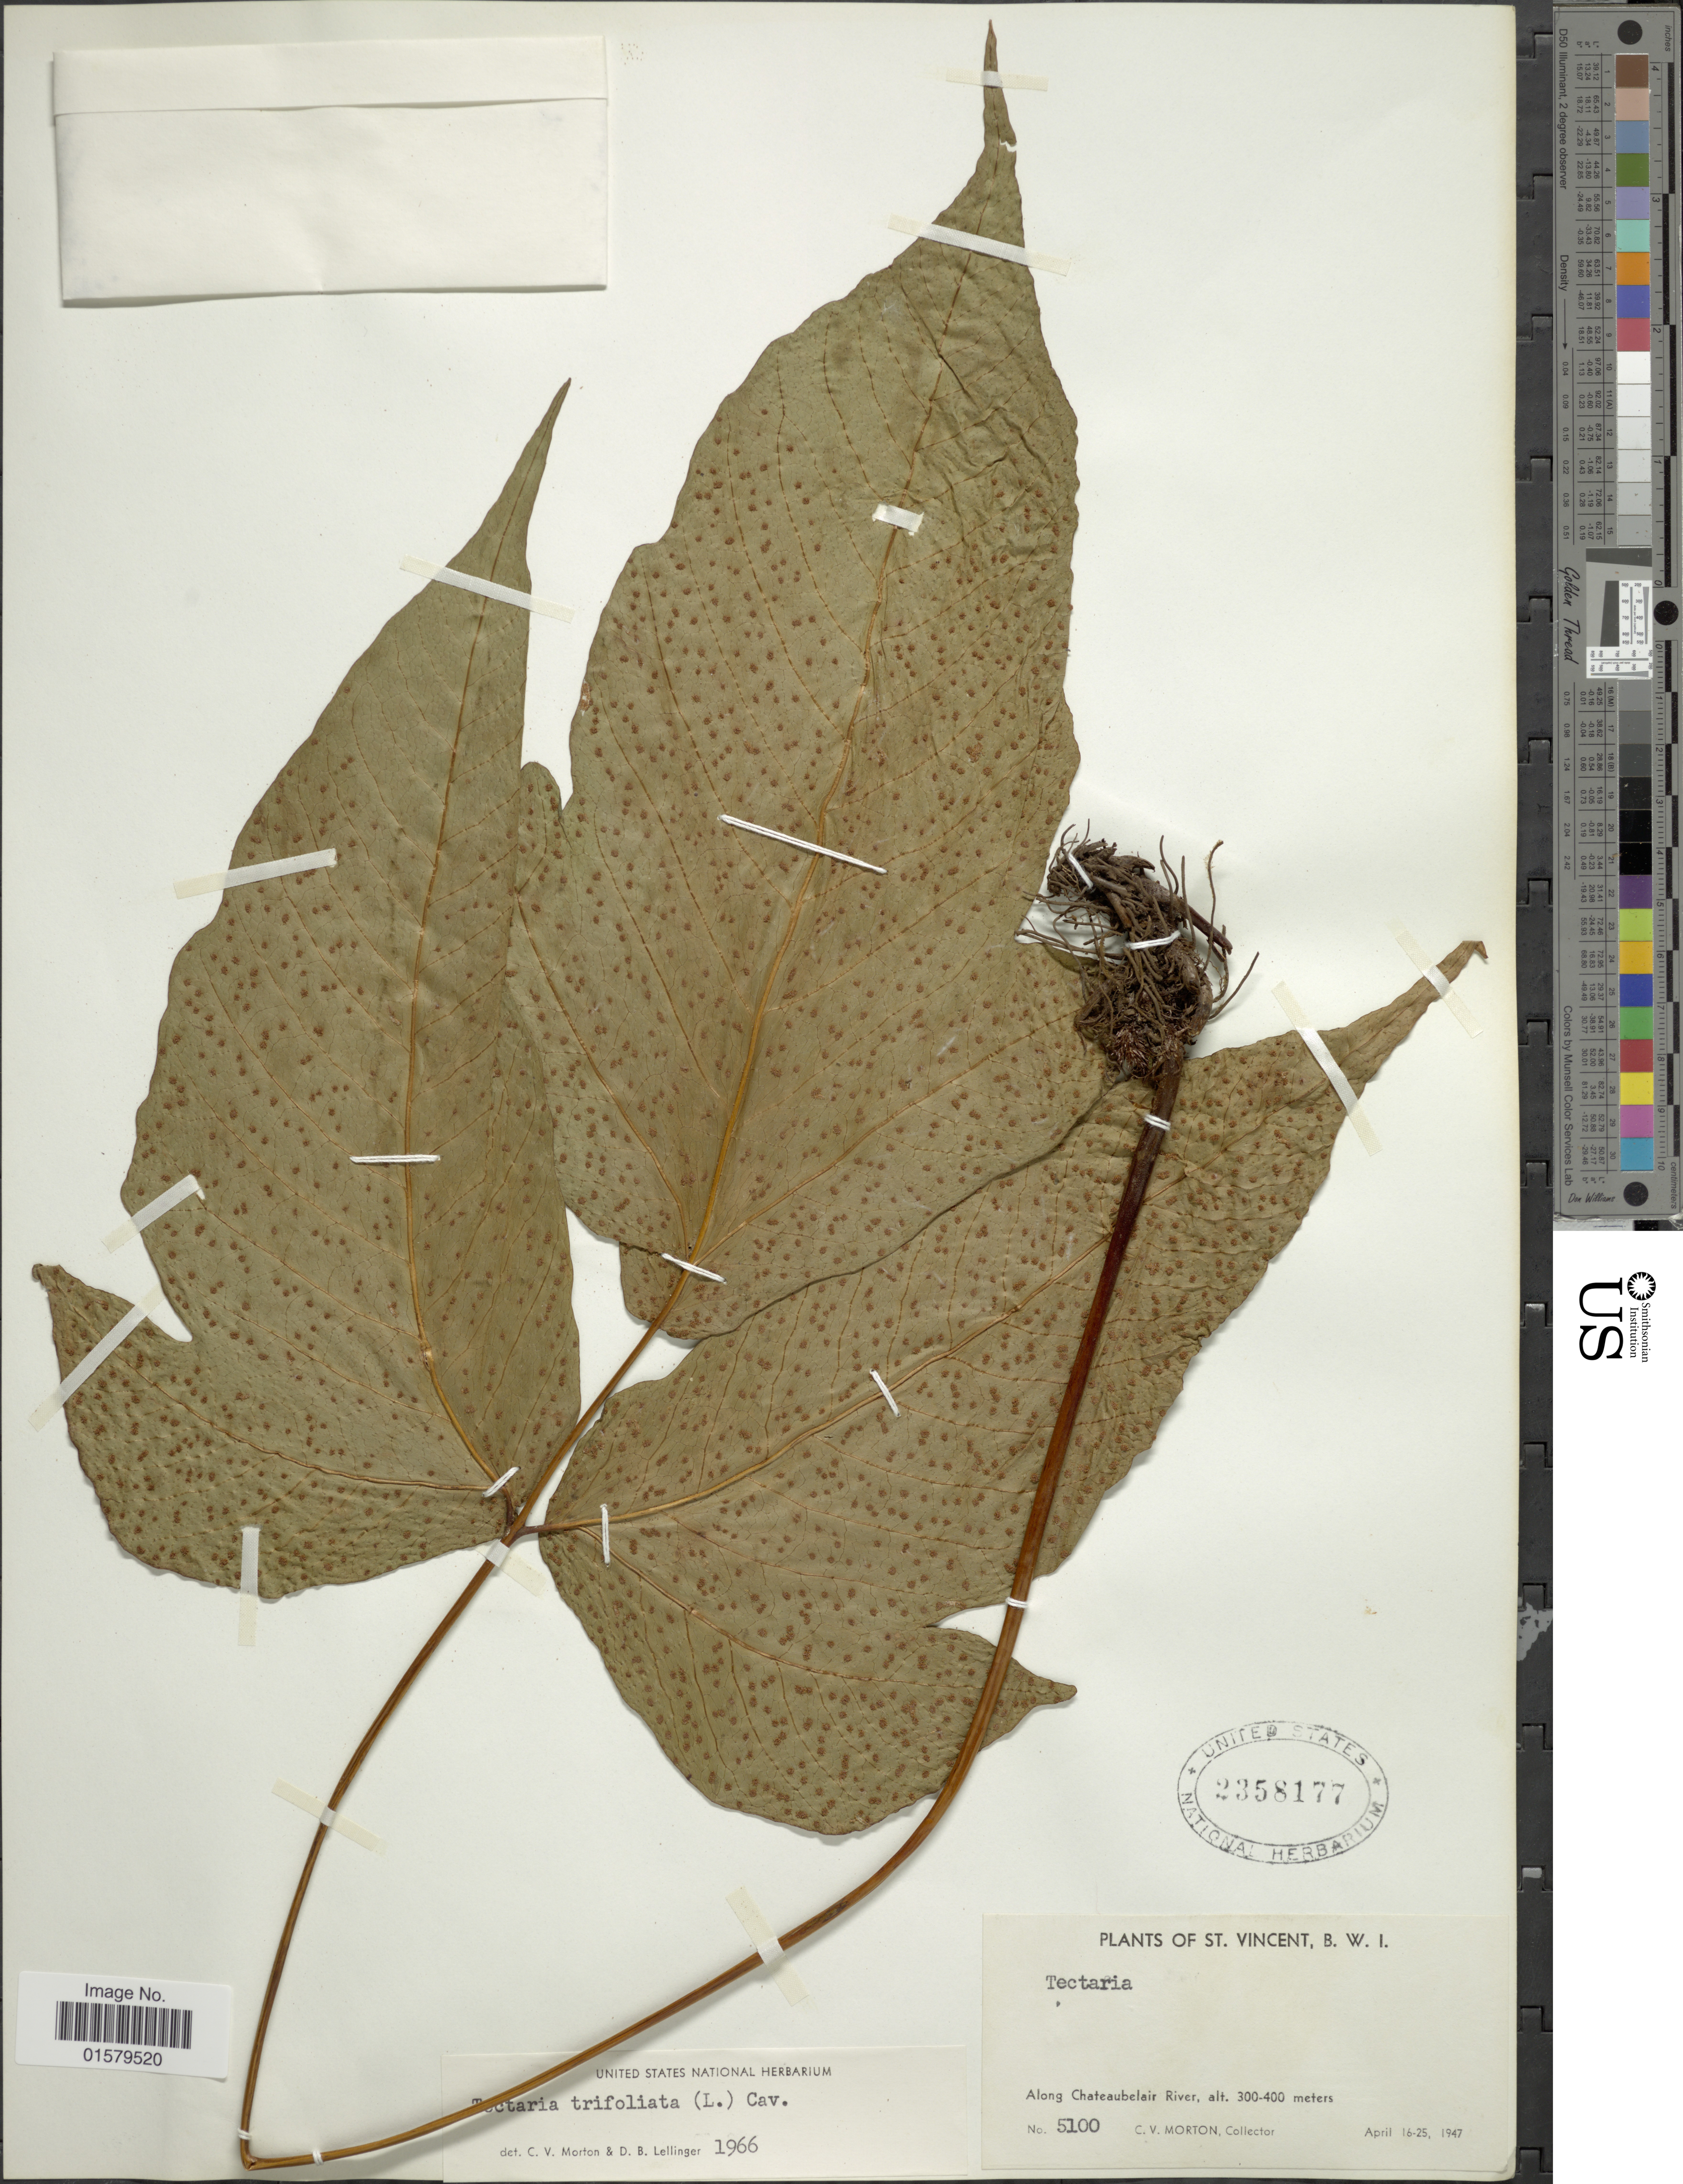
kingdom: Plantae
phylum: Tracheophyta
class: Polypodiopsida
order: Polypodiales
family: Tectariaceae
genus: Tectaria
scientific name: Tectaria trifoliata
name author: (L.) Cav.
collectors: C. V. Morton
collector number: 5100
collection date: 1947-04-16/1947-04-25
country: St. Vincent - Grenadines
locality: St. Vincent, along Chateaubelair River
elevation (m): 300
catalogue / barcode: US 2358177